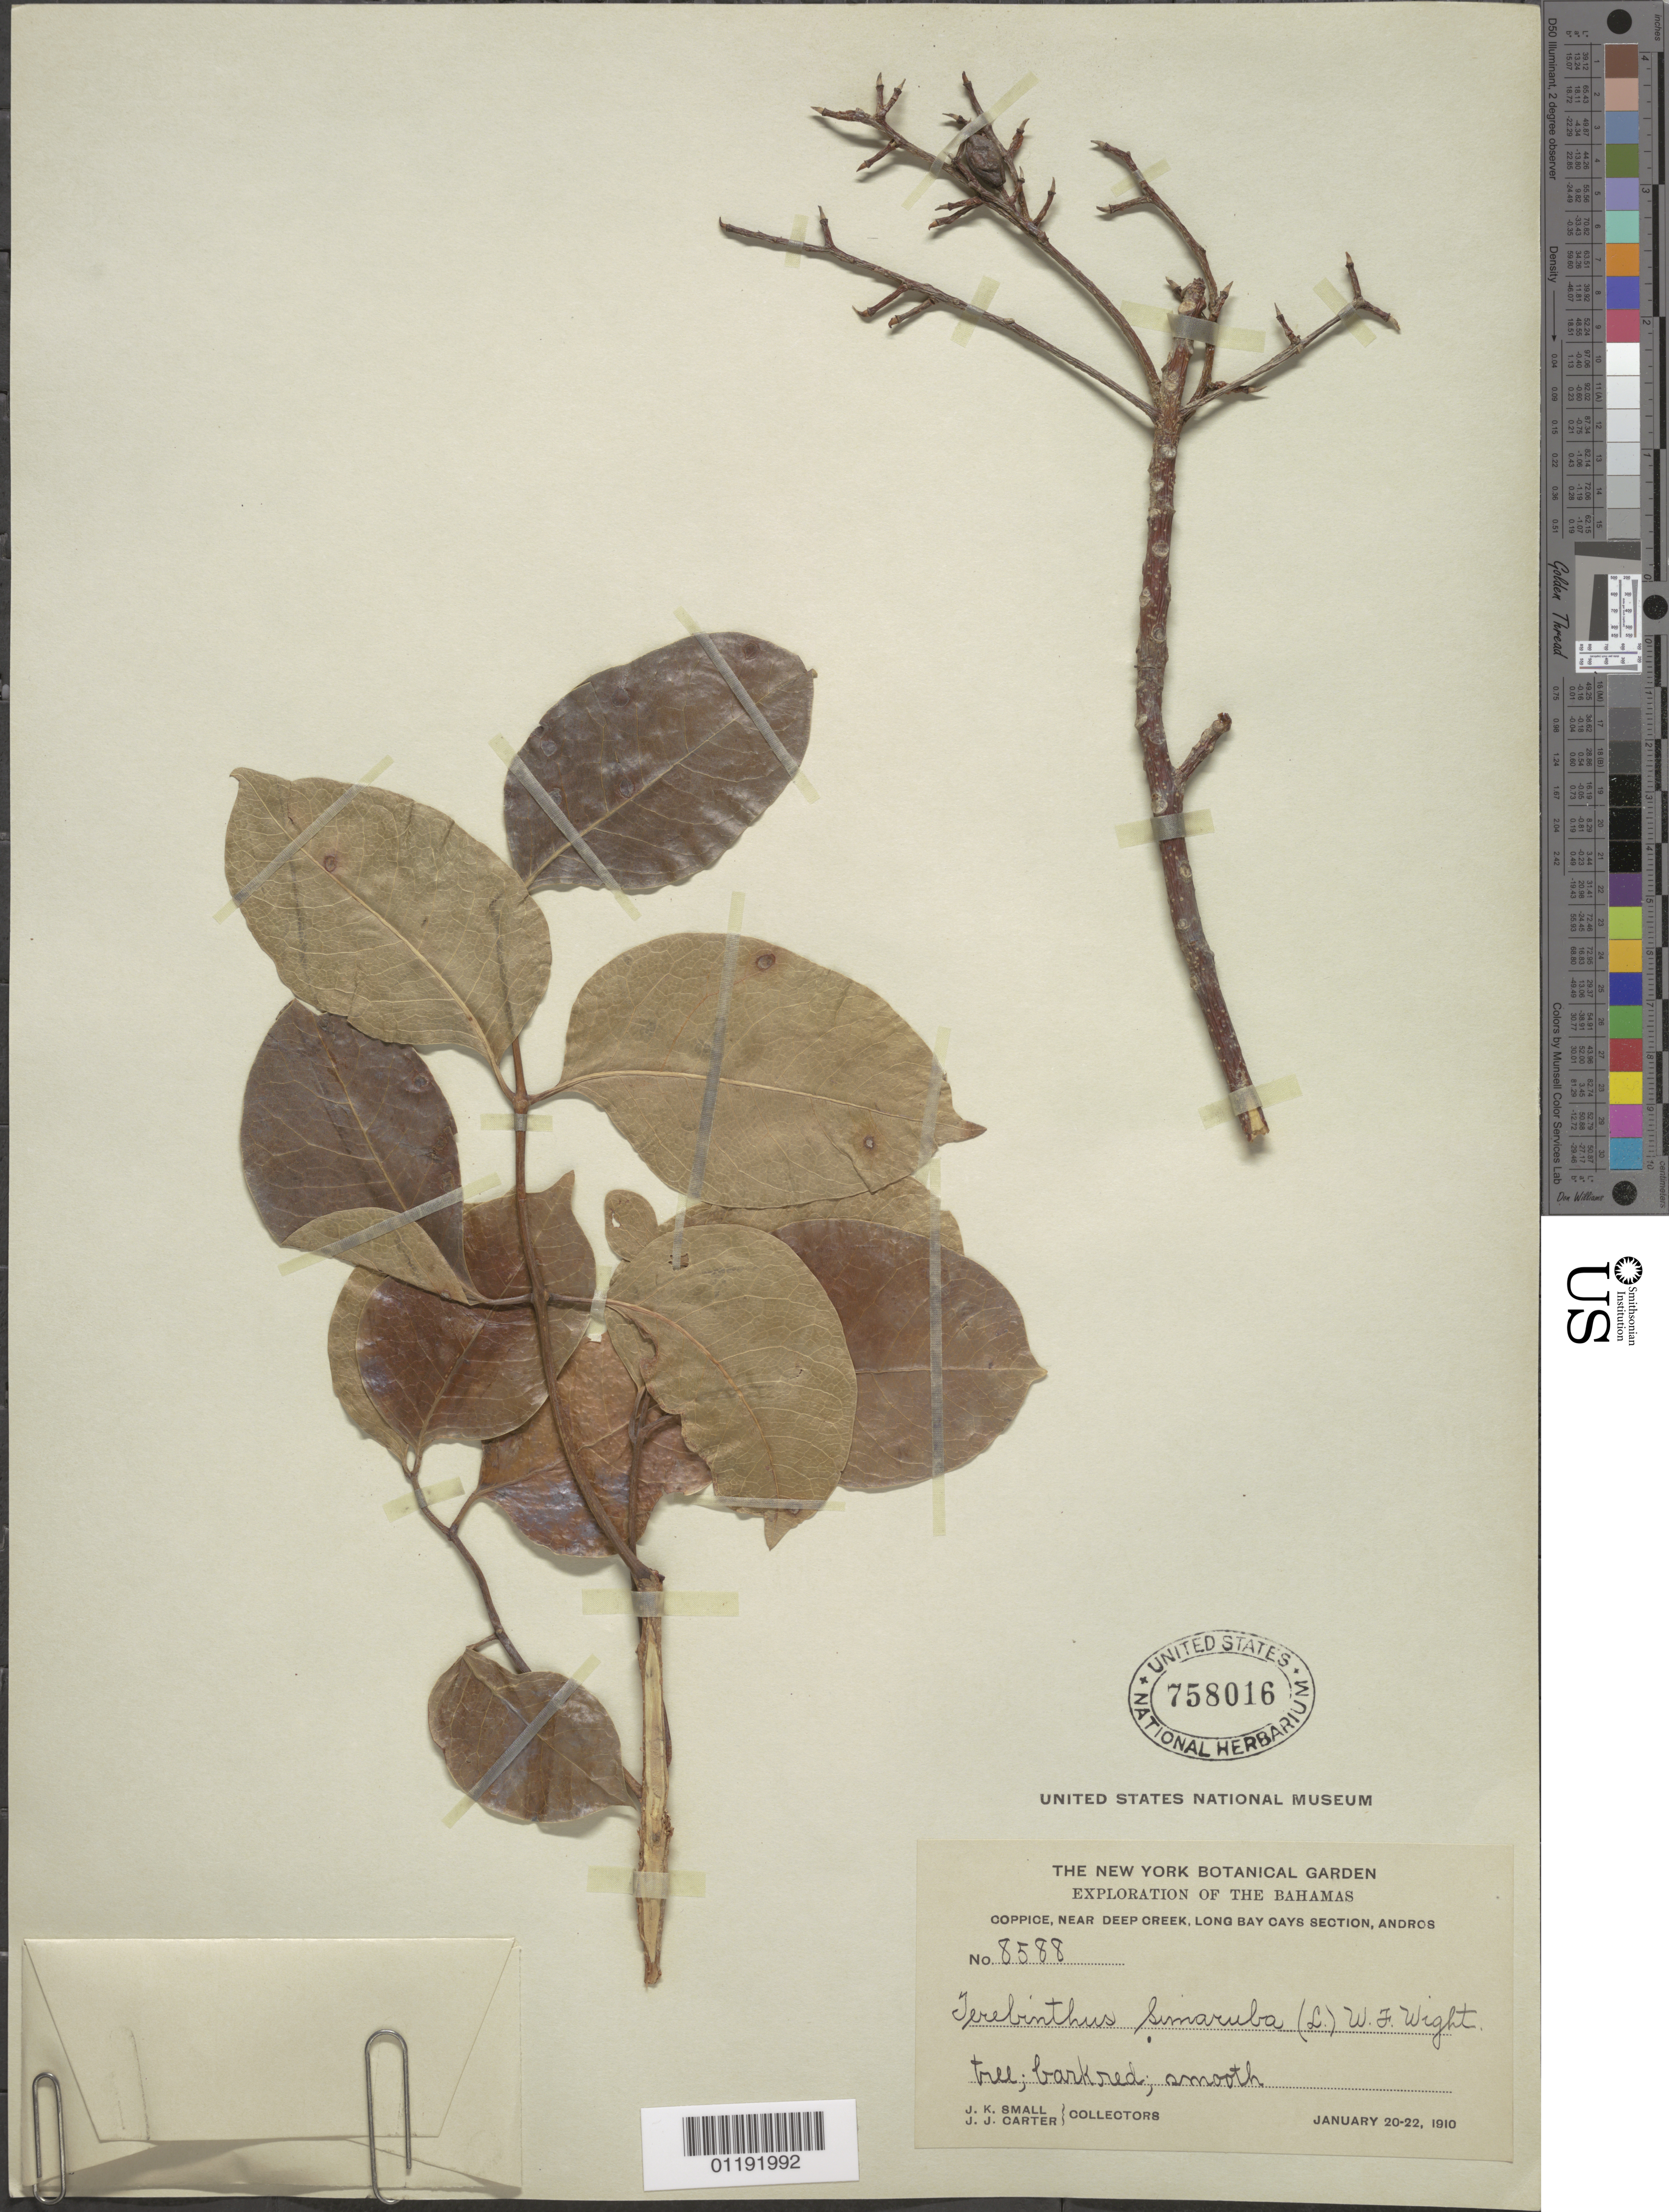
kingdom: Plantae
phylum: Tracheophyta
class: Magnoliopsida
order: Sapindales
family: Burseraceae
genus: Bursera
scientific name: Bursera simaruba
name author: (L.) Sarg.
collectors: J. K. Small & J. J. Carter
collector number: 8588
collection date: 1910-01-20/1910-01-22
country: Bahamas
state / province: Andros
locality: coppice near Deep Creek, Long Bay Cays section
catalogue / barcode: US 758016